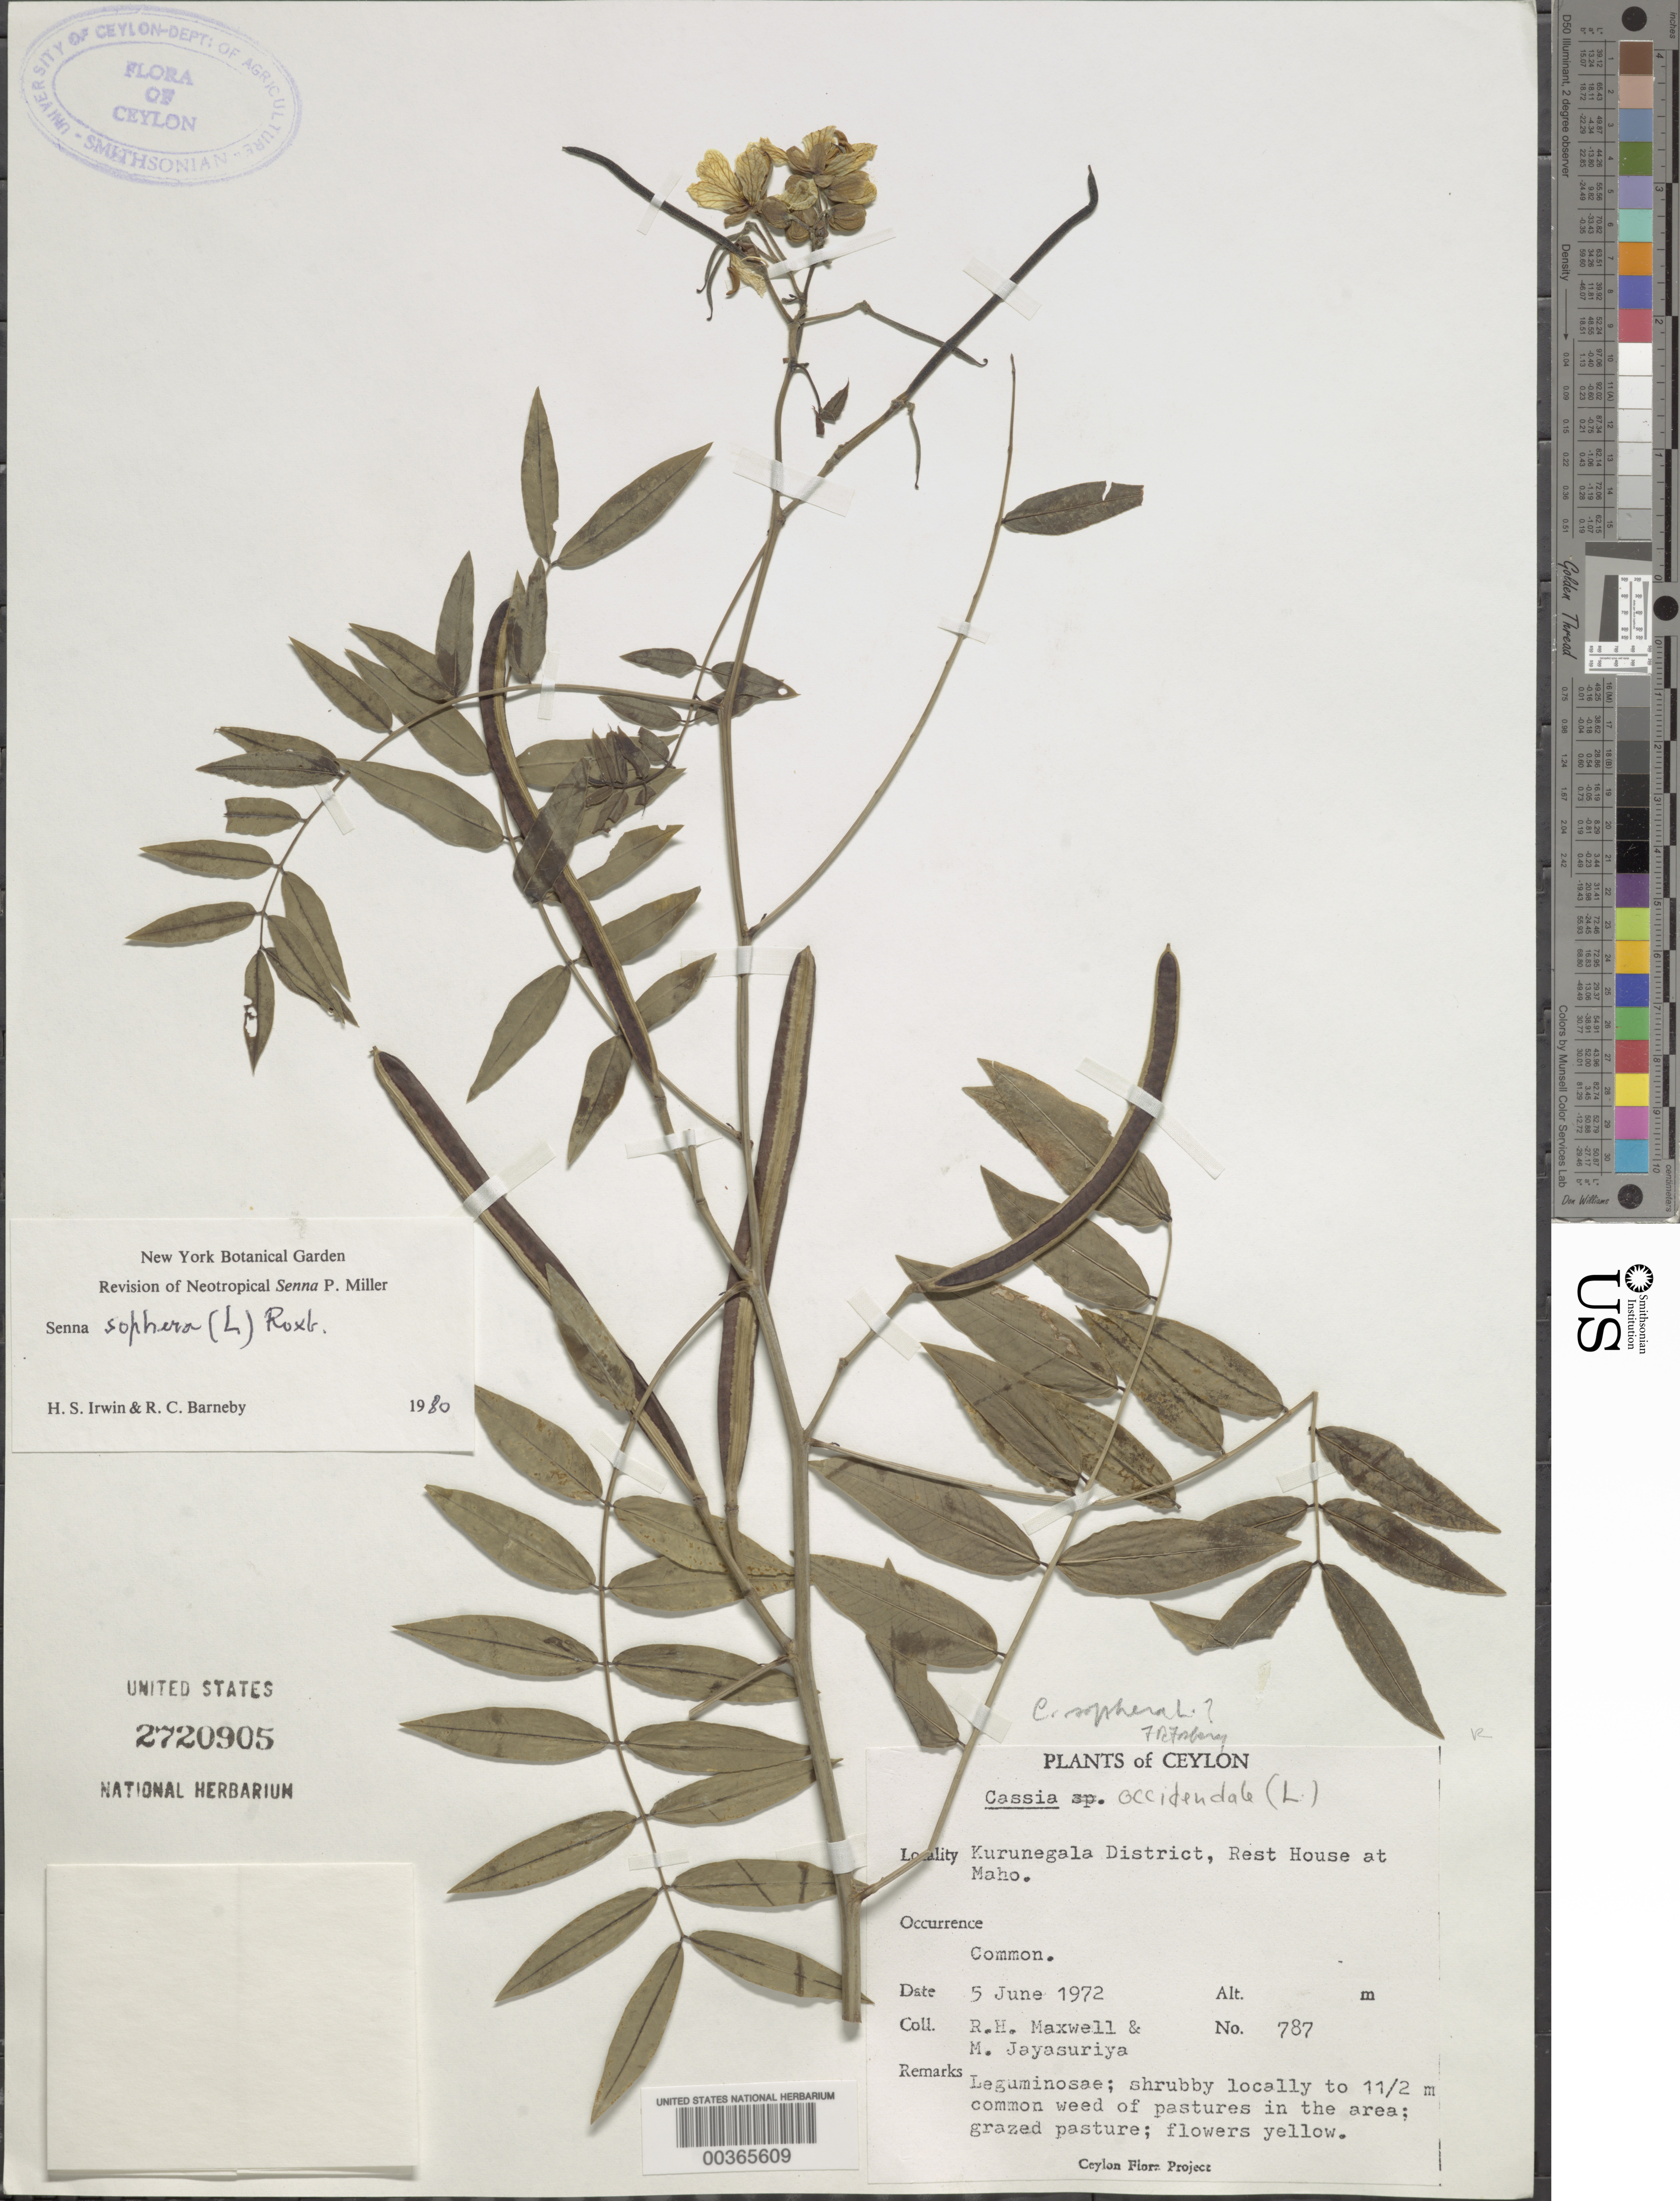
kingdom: Plantae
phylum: Tracheophyta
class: Magnoliopsida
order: Fabales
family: Fabaceae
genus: Senna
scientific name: Senna sophera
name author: (L.) Roxb.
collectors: R. H. Maxwell & A. H. Jayasuriya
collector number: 787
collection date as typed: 05 Jun 1972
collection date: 1972-06-05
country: Sri Lanka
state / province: Central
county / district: Kurunegala Dist.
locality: Rest house at maho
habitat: Grazed pasture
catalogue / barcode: US 2720905